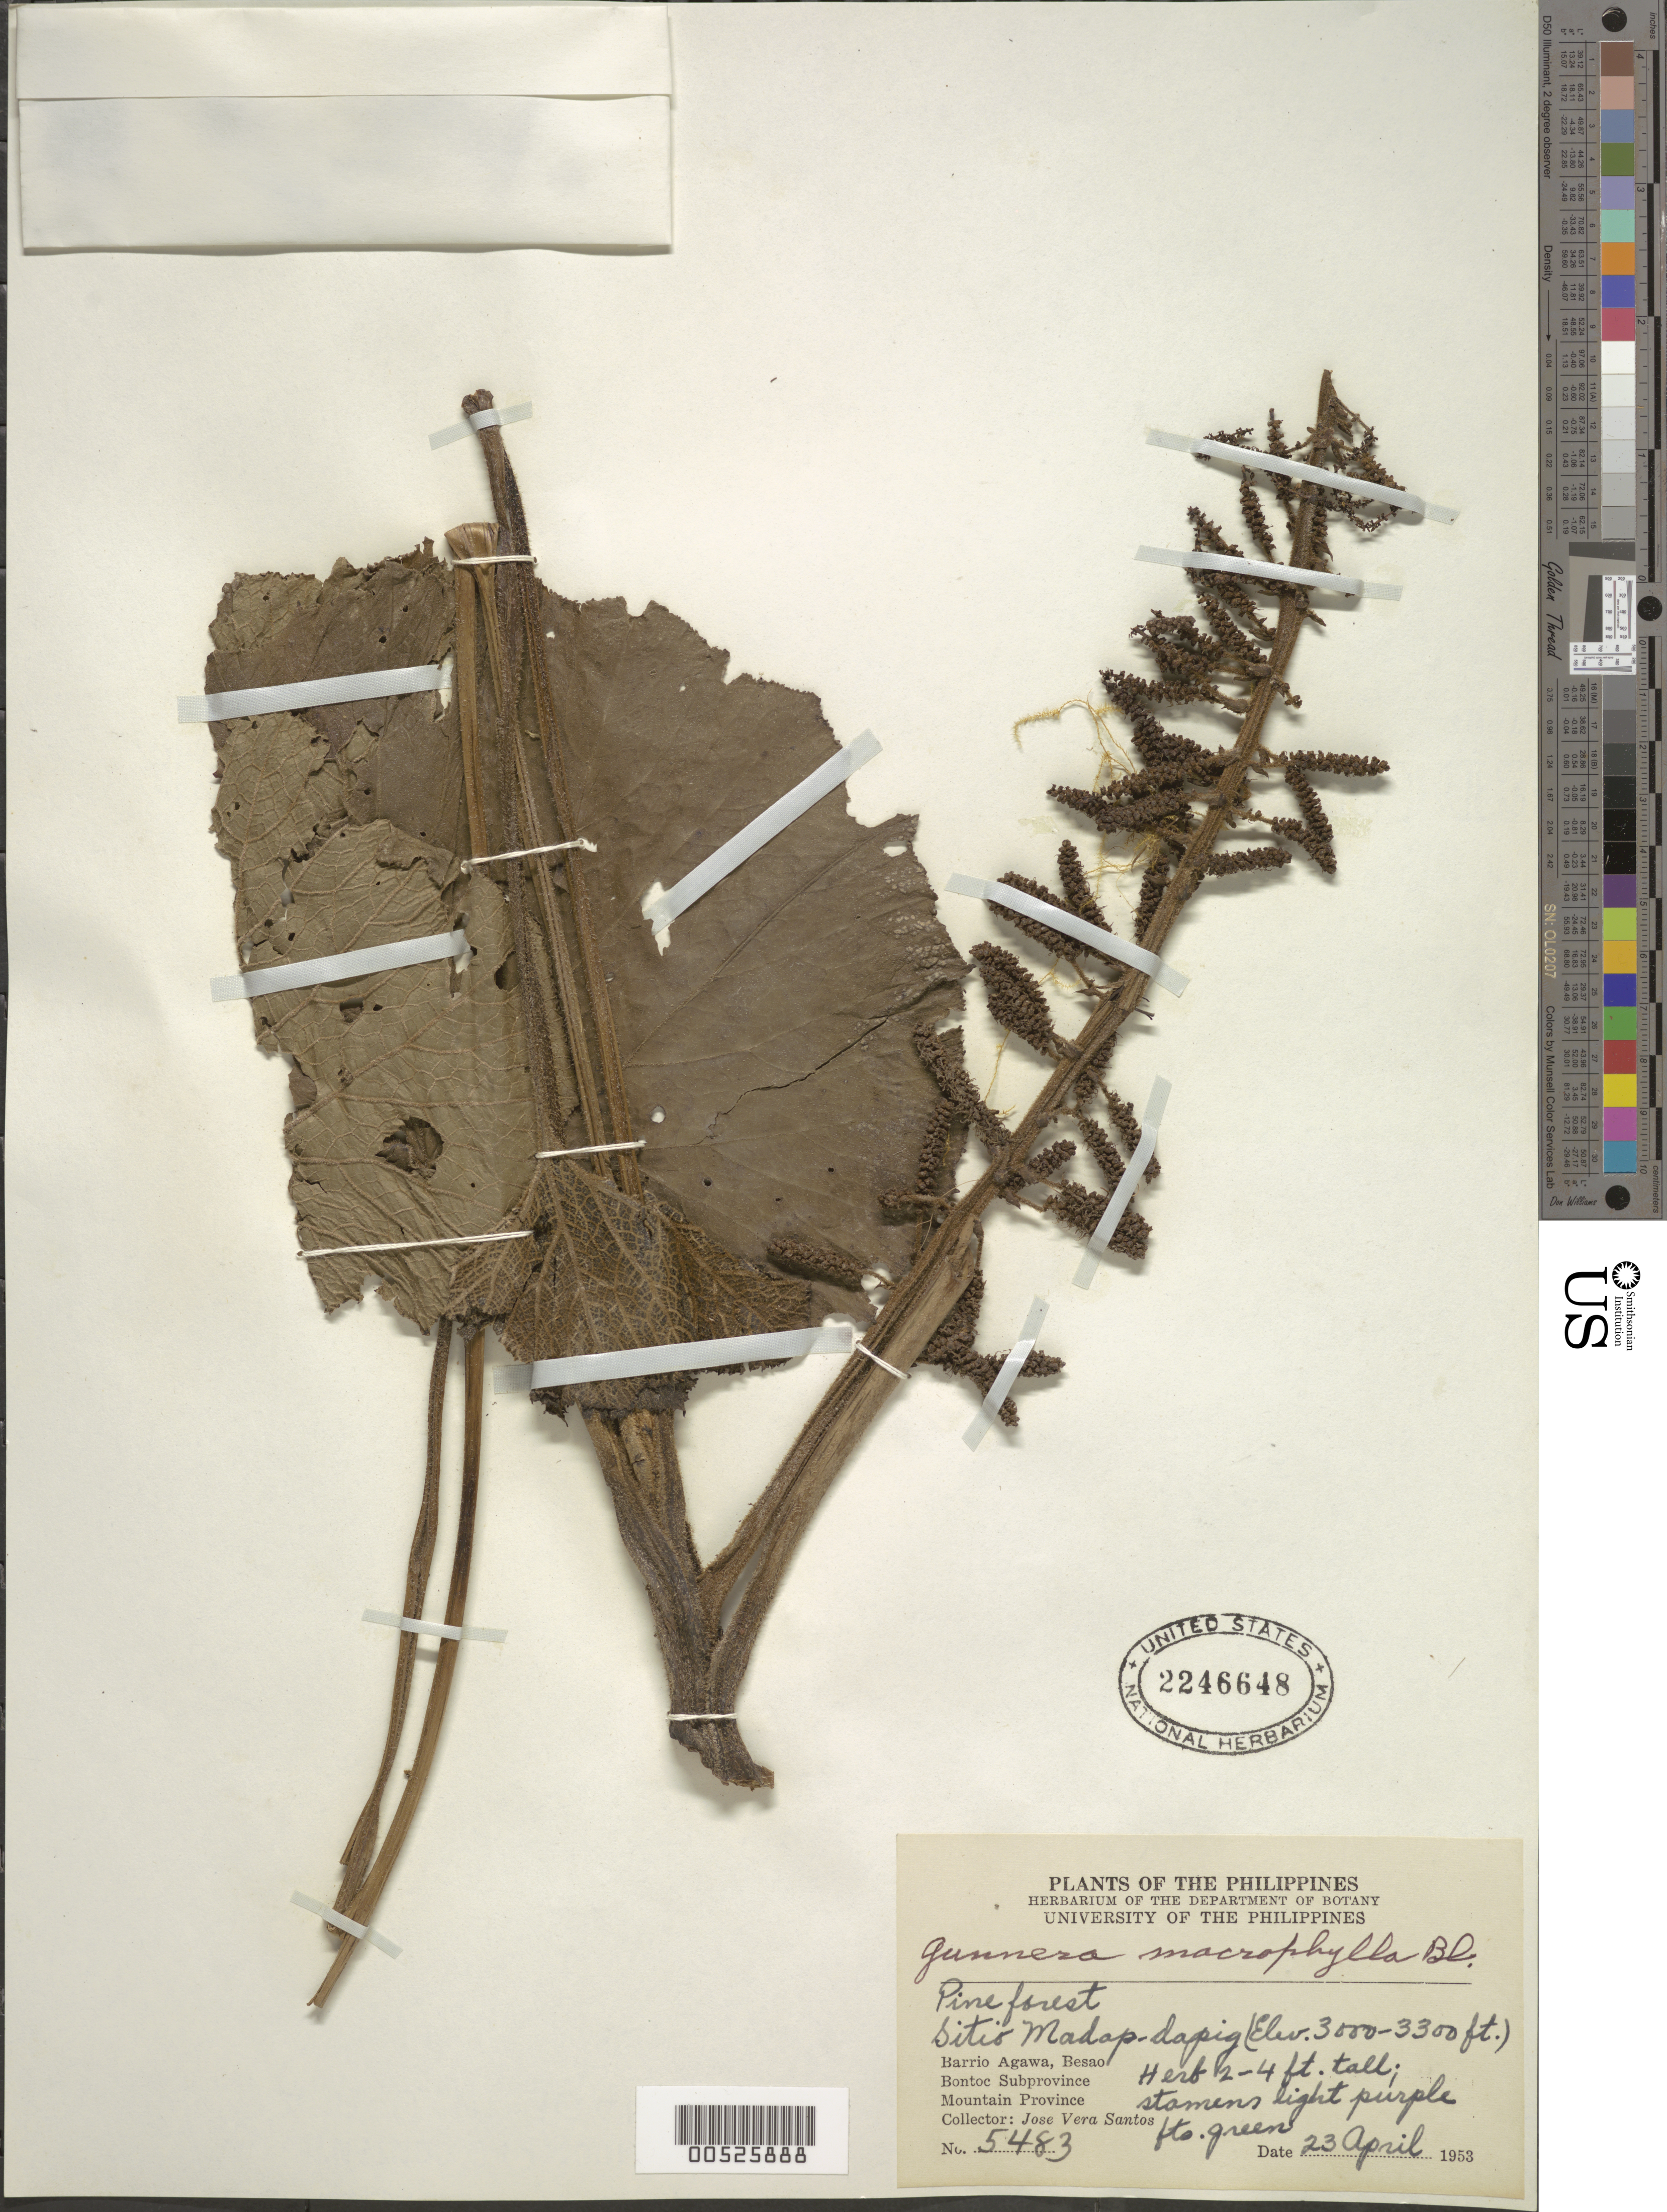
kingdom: Plantae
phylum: Tracheophyta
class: Magnoliopsida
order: Gunnerales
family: Gunneraceae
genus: Gunnera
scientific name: Gunnera macrophylla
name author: Blume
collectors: J. V. Santos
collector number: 5483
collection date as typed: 23 Apr 1953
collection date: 1953-04-23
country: Philippines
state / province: Cordillera (Administrative Region)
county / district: Mountain province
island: Luzon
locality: Bontoc subprov., Barrio Agawa, Besao, Sitio Madap dapig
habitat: pine forest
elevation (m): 914.4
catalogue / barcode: US 2246648